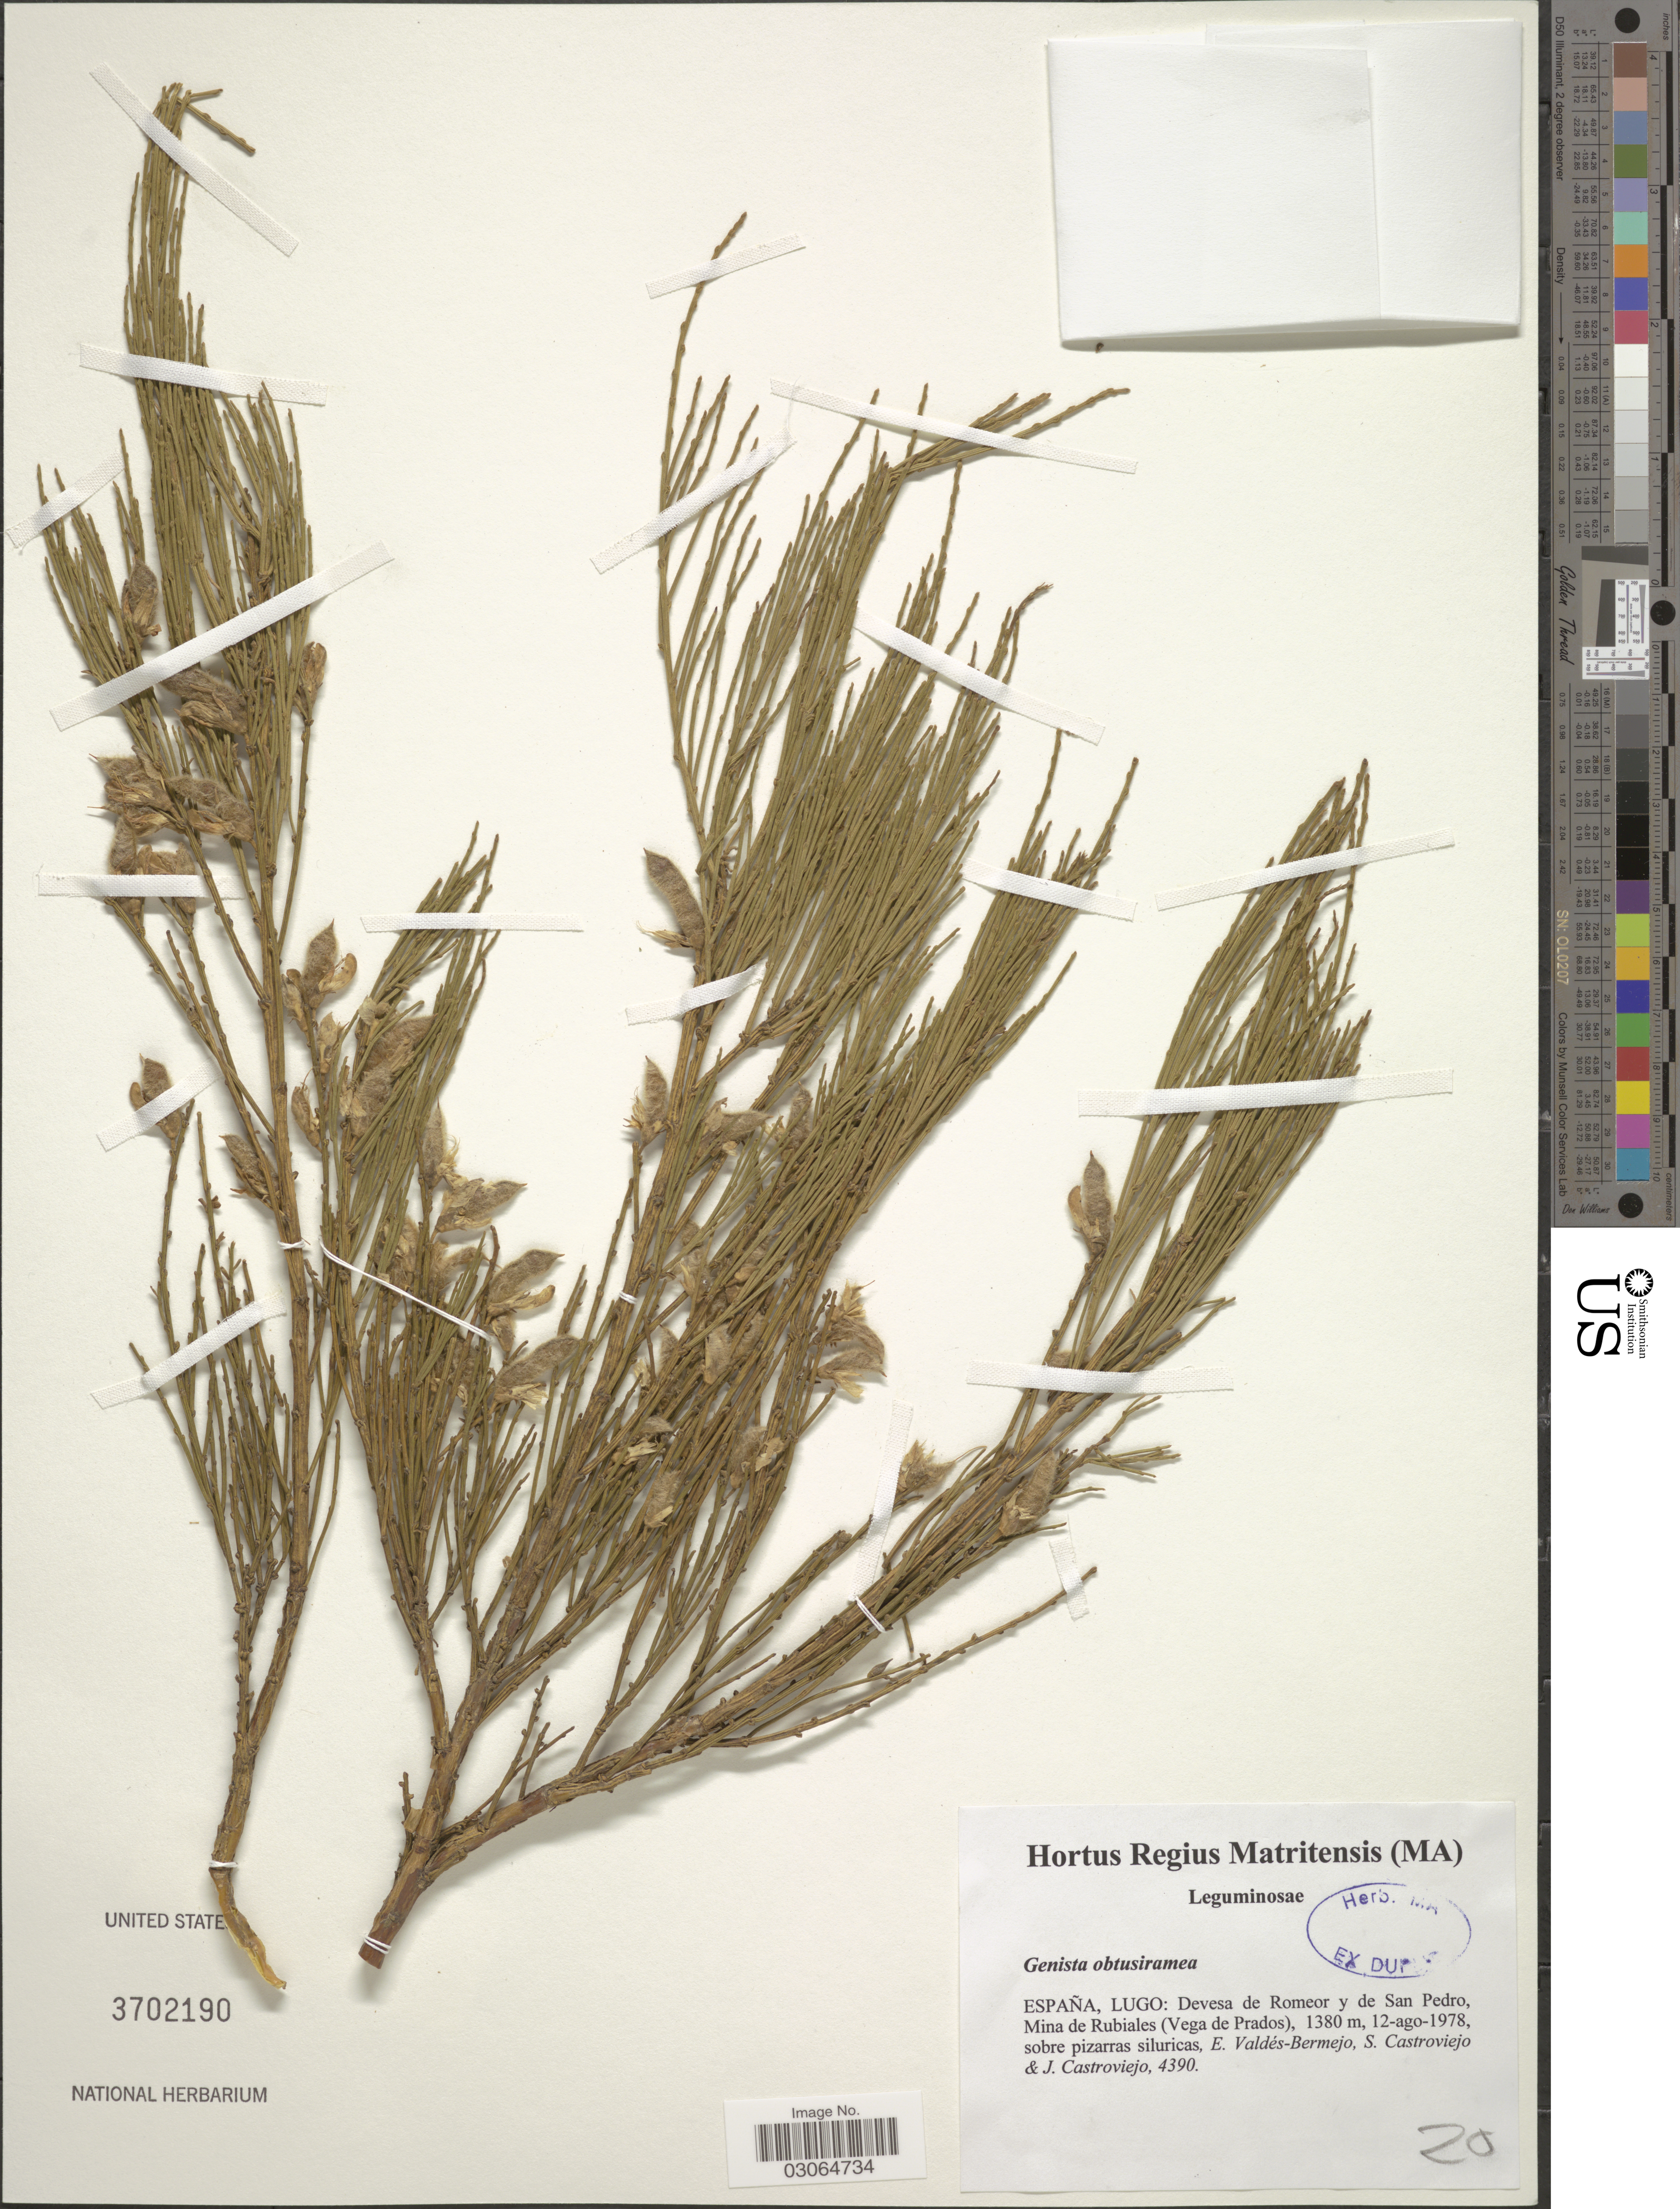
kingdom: Plantae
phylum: Tracheophyta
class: Magnoliopsida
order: Fabales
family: Fabaceae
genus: Genista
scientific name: Genista obtusiramea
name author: Spach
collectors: E. Valdes Bermejo, S. Castroviejo & J. Castroviejo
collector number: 4390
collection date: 1978-08-12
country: Spain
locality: España, Lugo: Devesa de Romeor y de San Pedro, Mina de Rubiales (Vega de Prados).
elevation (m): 1380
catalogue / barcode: US 3702190